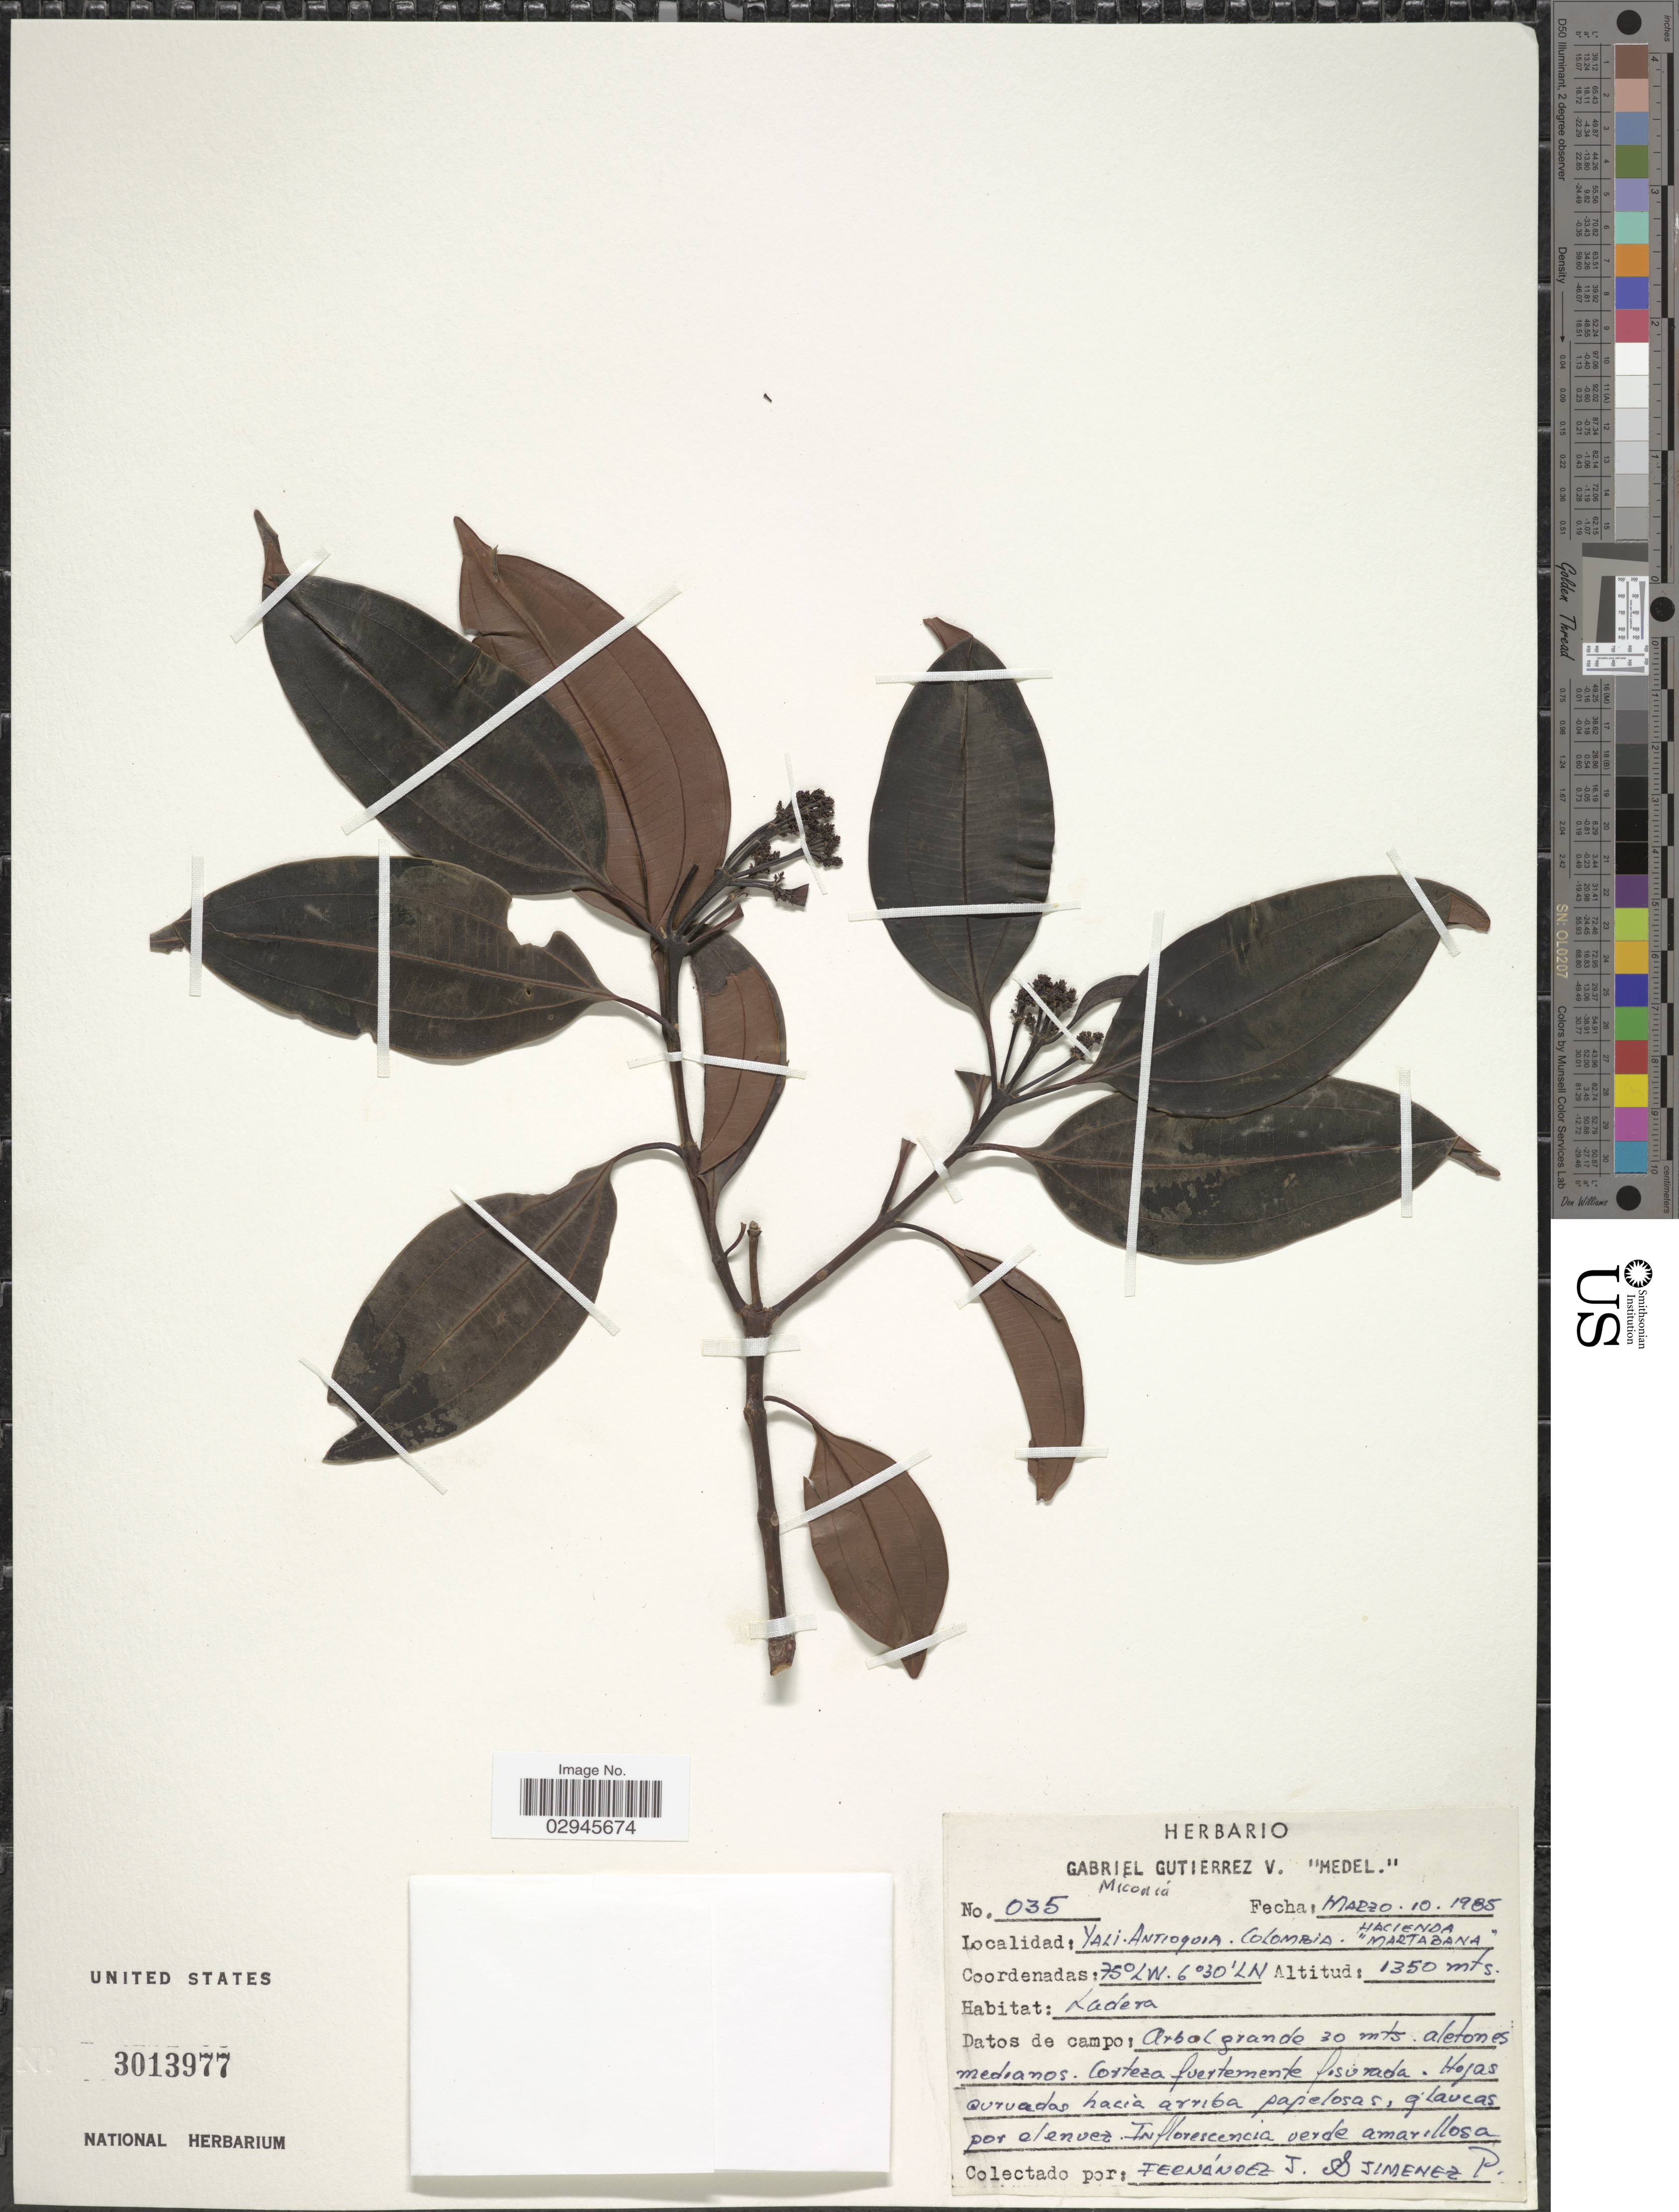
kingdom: Plantae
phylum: Tracheophyta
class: Magnoliopsida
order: Myrtales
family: Melastomataceae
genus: Miconia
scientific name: Miconia sp.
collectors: J. Fernández & P. Jimenez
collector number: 035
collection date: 1985-03-10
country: Colombia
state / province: Antioquia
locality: Yali. Hacienda "Martabana".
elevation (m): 1350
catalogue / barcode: US 3013977